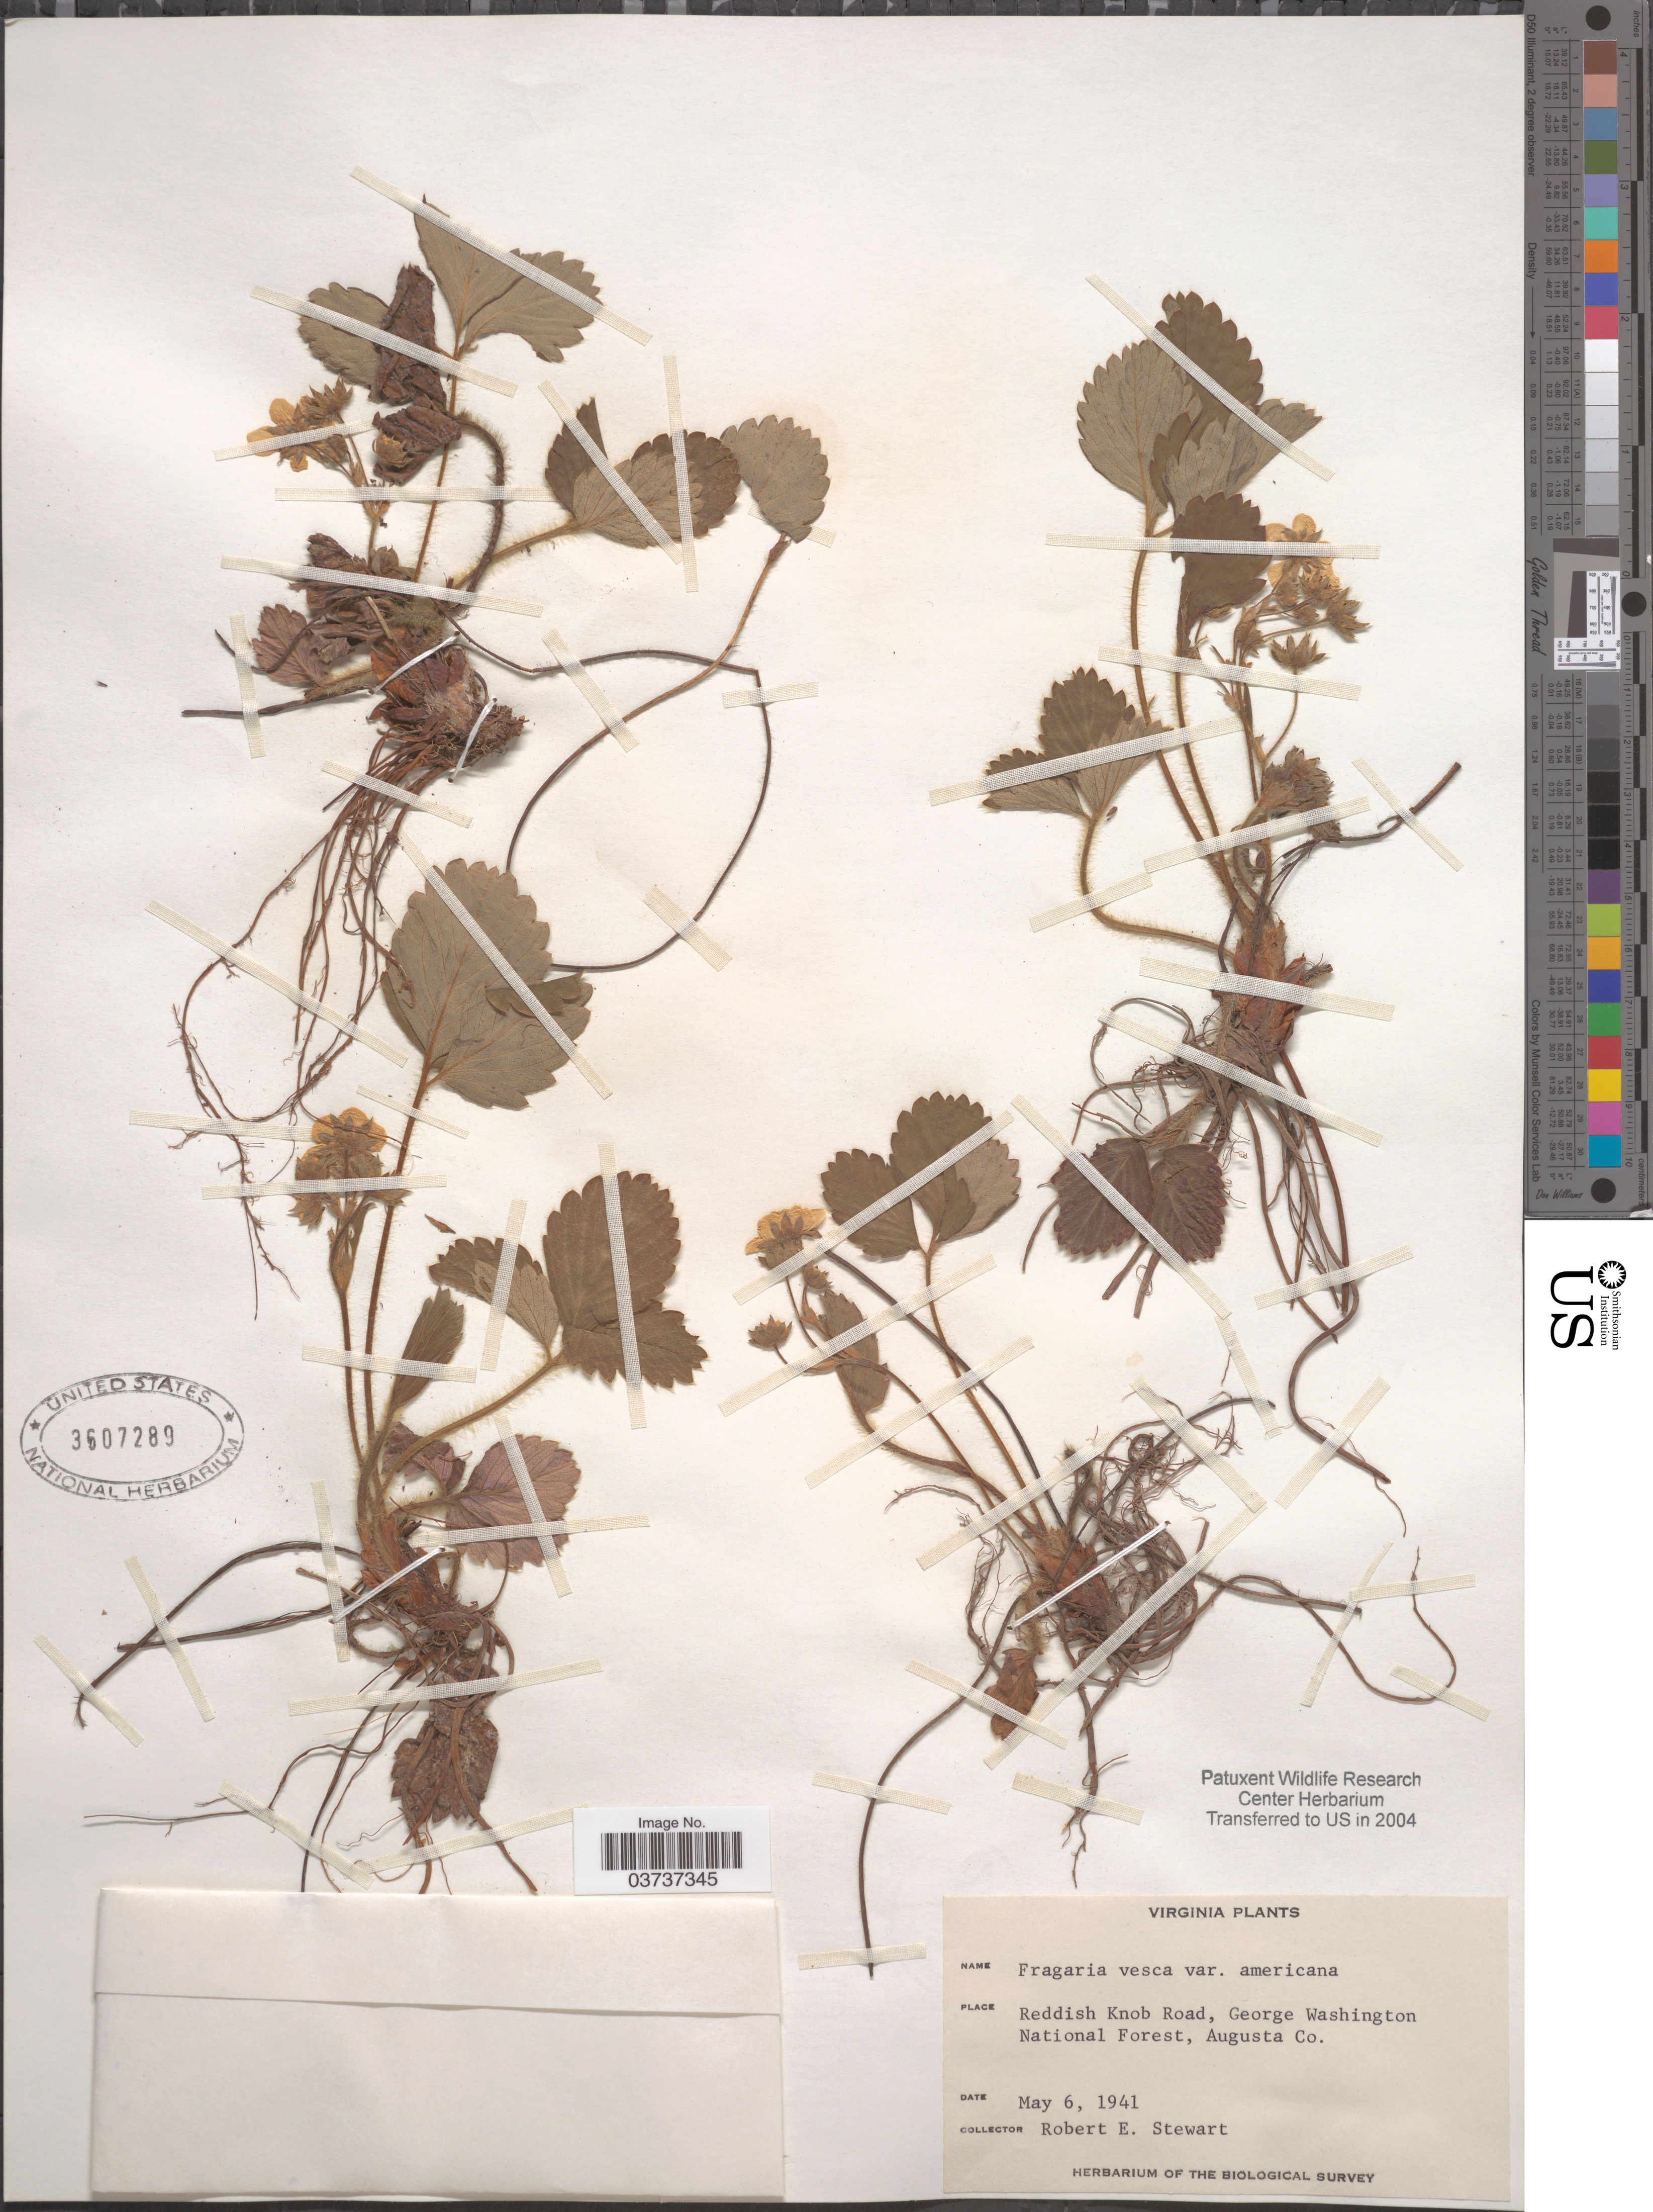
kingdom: Plantae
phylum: Tracheophyta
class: Magnoliopsida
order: Rosales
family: Rosaceae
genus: Fragaria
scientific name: Fragaria vesca subsp. americana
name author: (Porter) Staudt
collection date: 1941-05-06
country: United States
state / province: Virginia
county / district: Augusta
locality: Reddish Knob Road, George Washington National Forest, Augusta Co.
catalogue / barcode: US 3607289